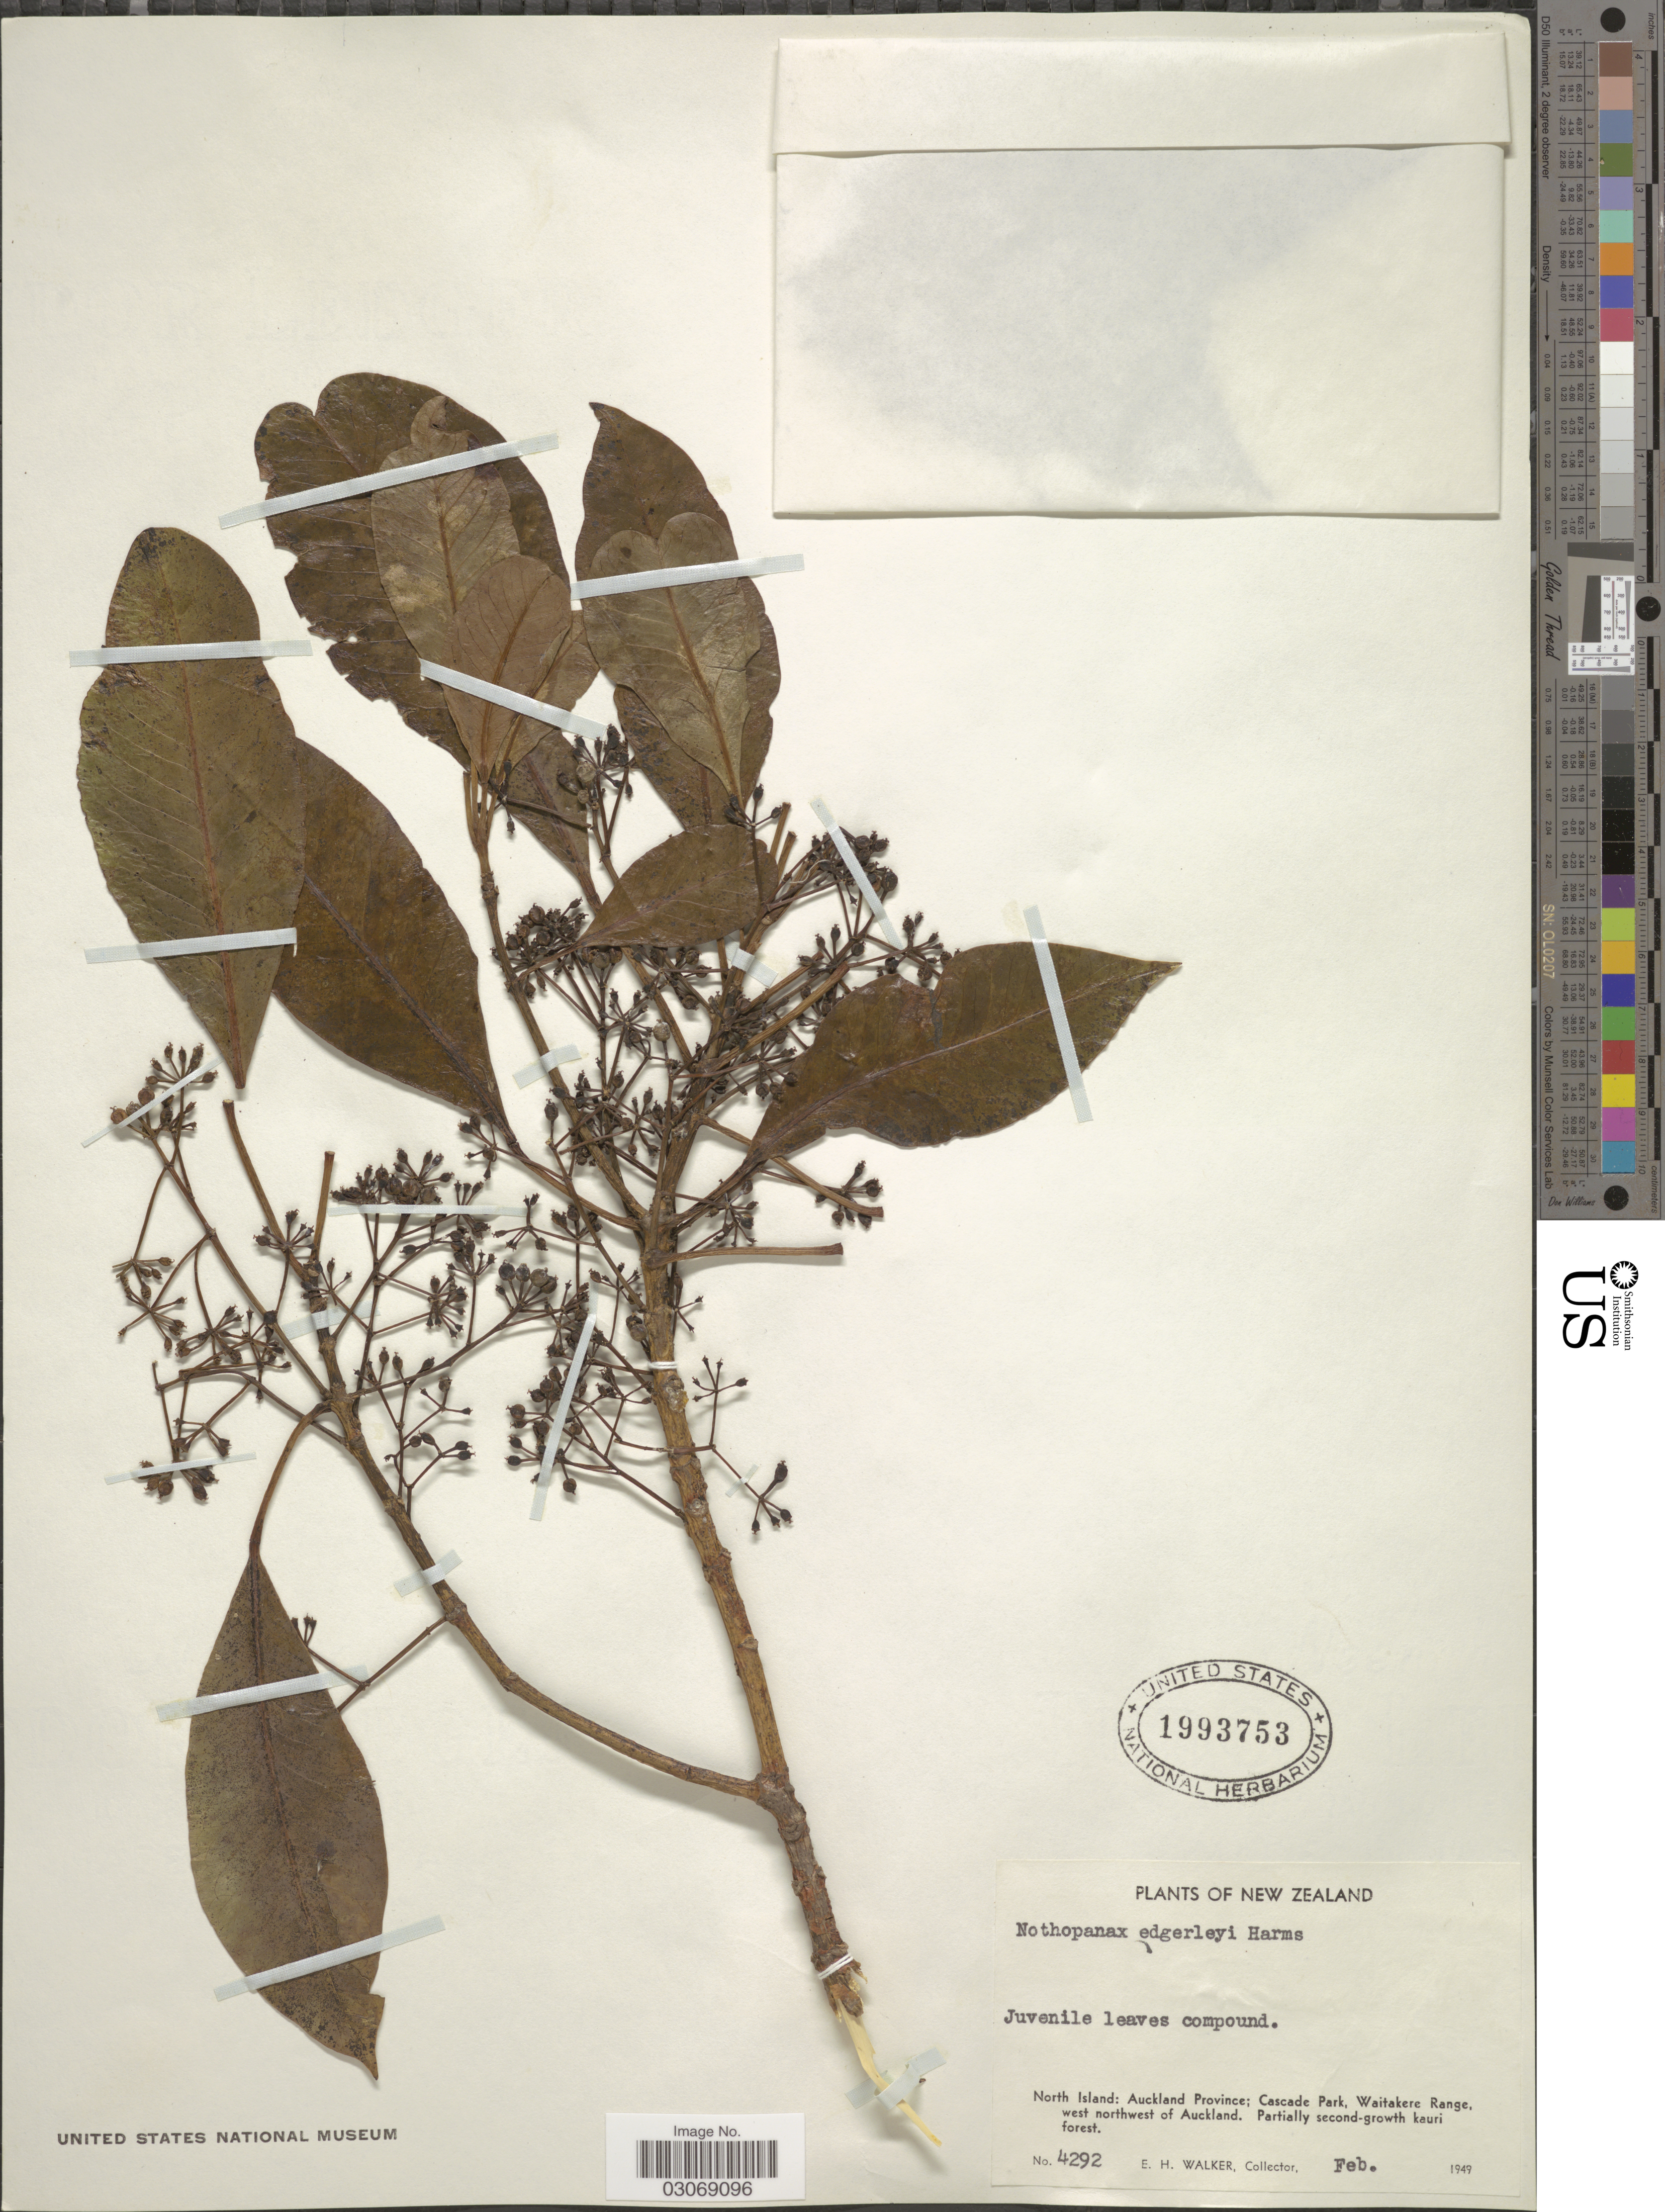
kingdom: Plantae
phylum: Tracheophyta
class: Magnoliopsida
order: Apiales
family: Araliaceae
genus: Nothopanax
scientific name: Nothopanax edgerleyi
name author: (Hook. f.) Harms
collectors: E. H. Walker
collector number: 49292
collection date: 1949-02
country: New Zealand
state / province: Auckland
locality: North Island: Cascade Park, Waitakere Range, west northwest of Auckland. Partially second-growth kauri forest.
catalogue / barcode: US 1993753